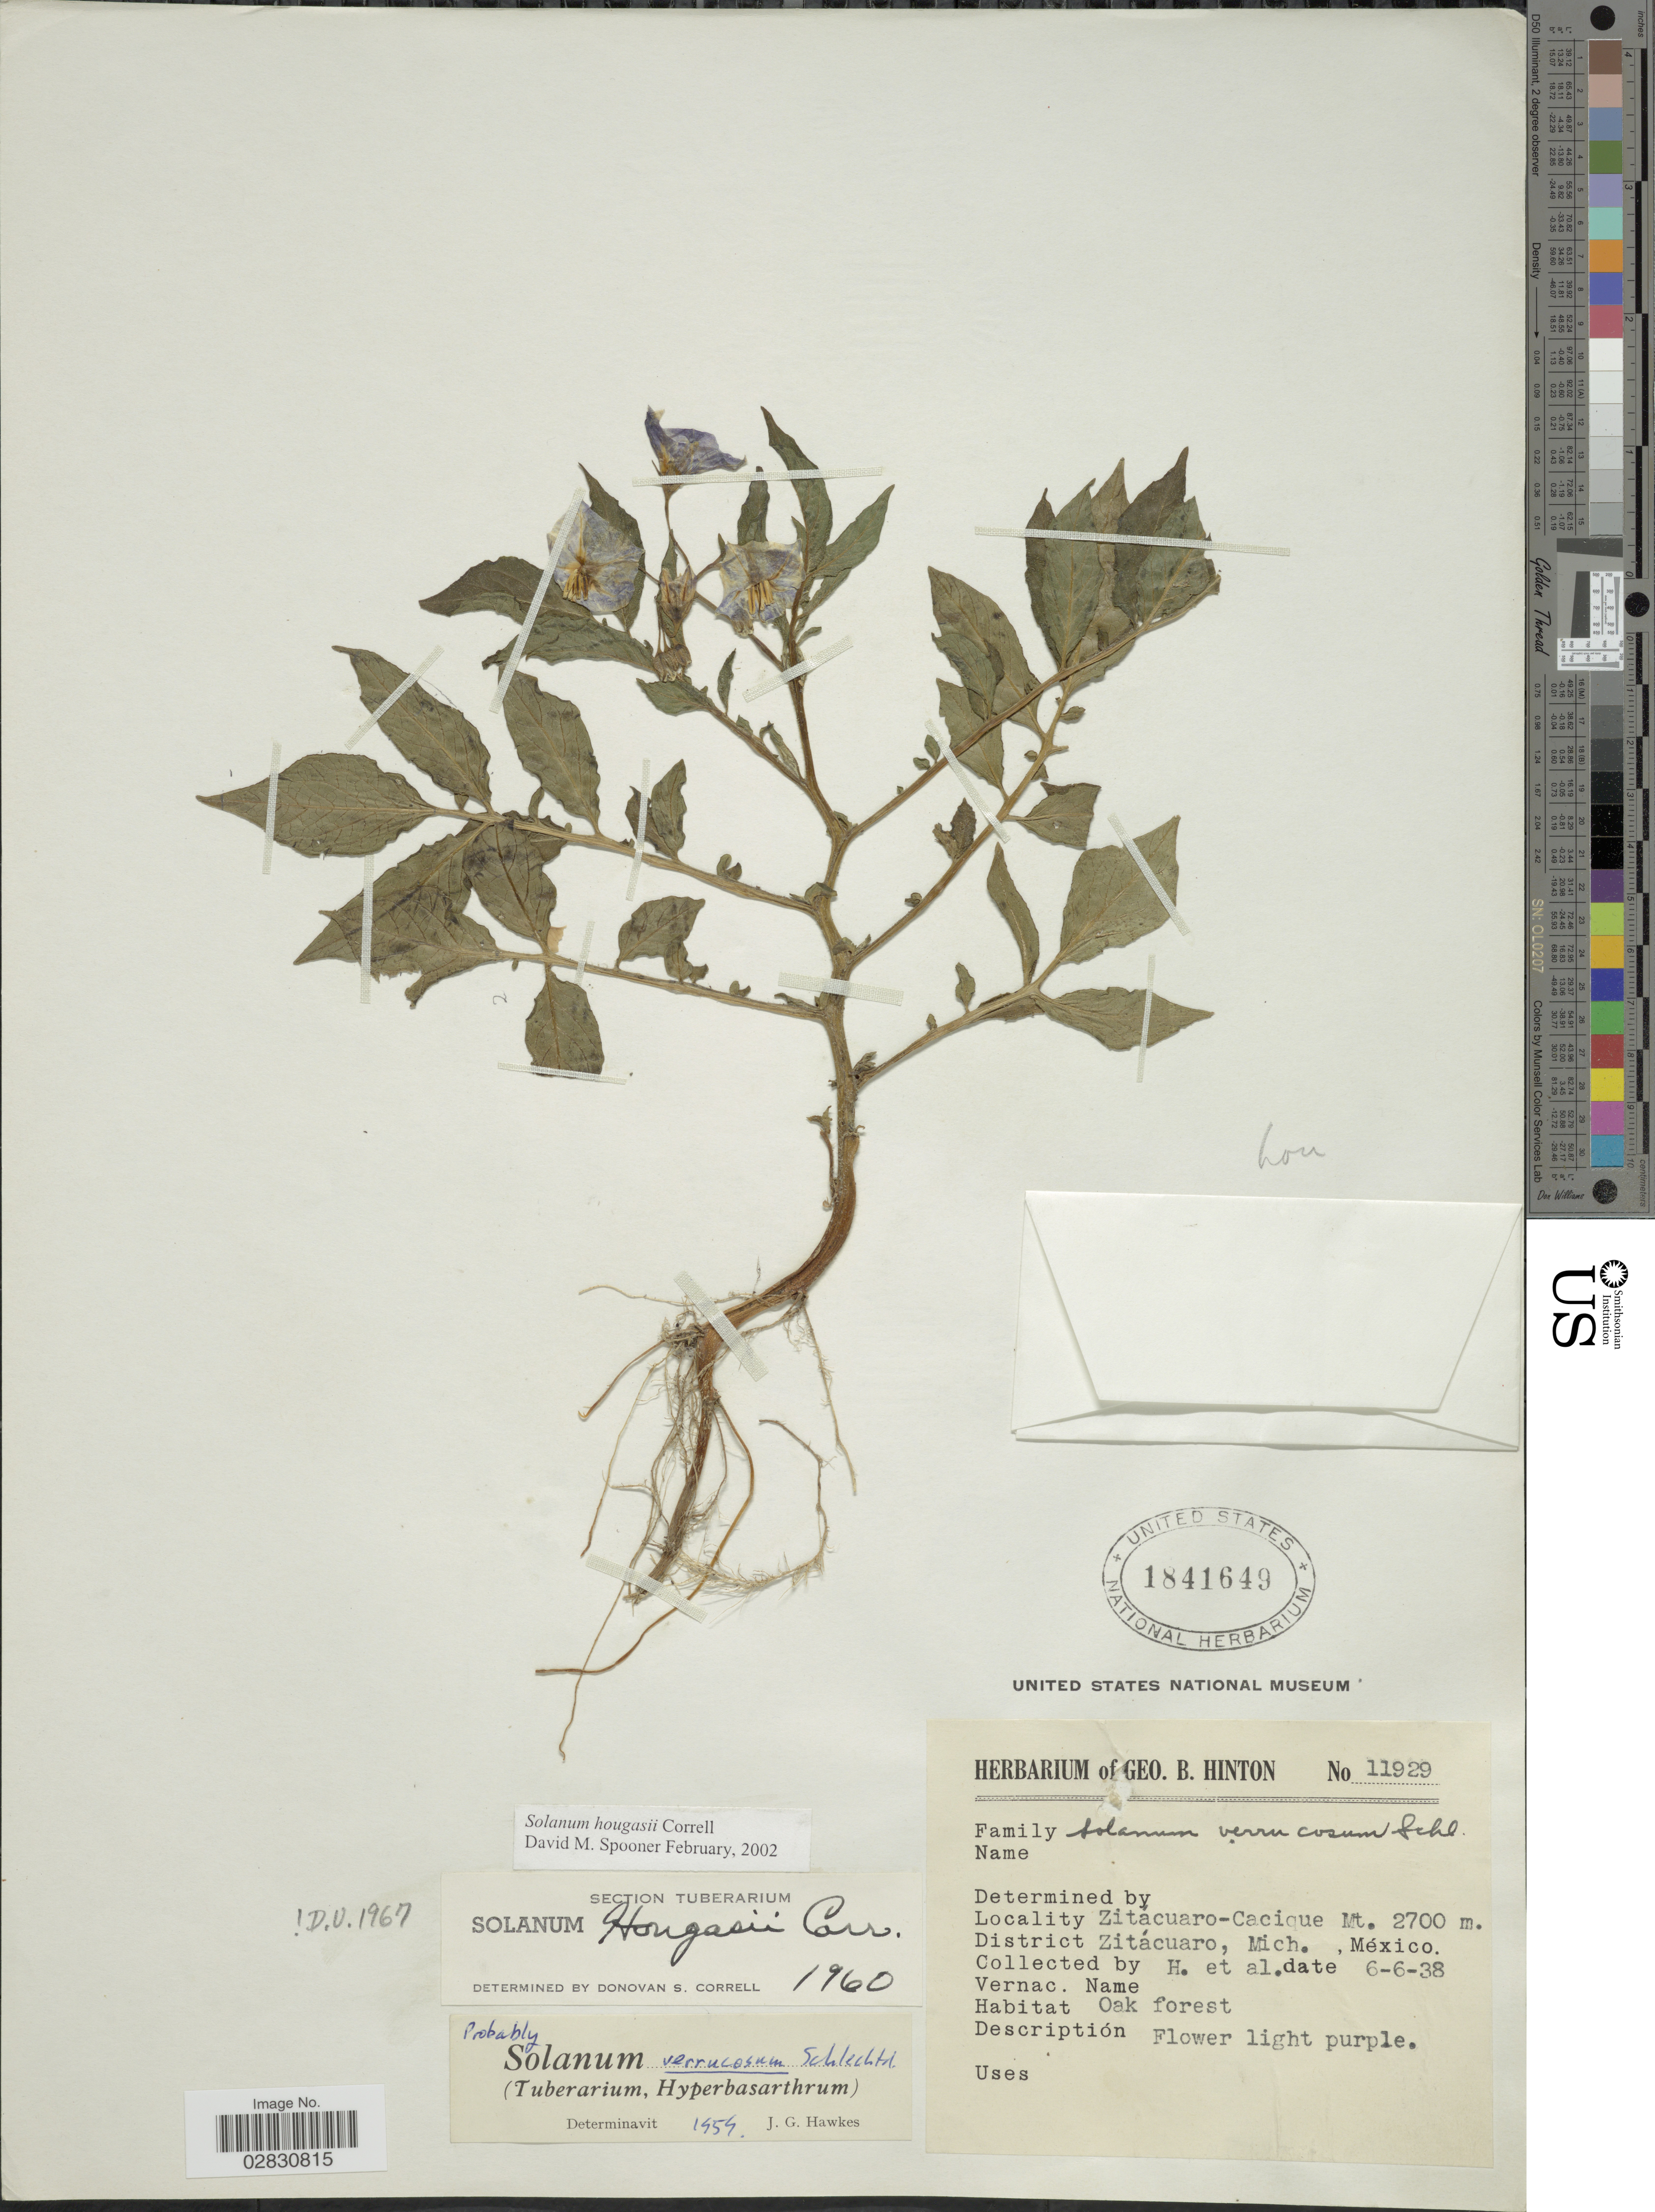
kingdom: Plantae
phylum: Tracheophyta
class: Magnoliopsida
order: Solanales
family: Solanaceae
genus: Solanum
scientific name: Solanum hougasii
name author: Correll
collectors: G. B. Hinton & et al.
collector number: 11929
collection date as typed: Transcribed d/m/y: 6/6/38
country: Mexico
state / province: Michoacán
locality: Zitacuaro-Cacique Mt., District Zitácuaro, Mich., México.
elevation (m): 2700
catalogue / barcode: US 1841649